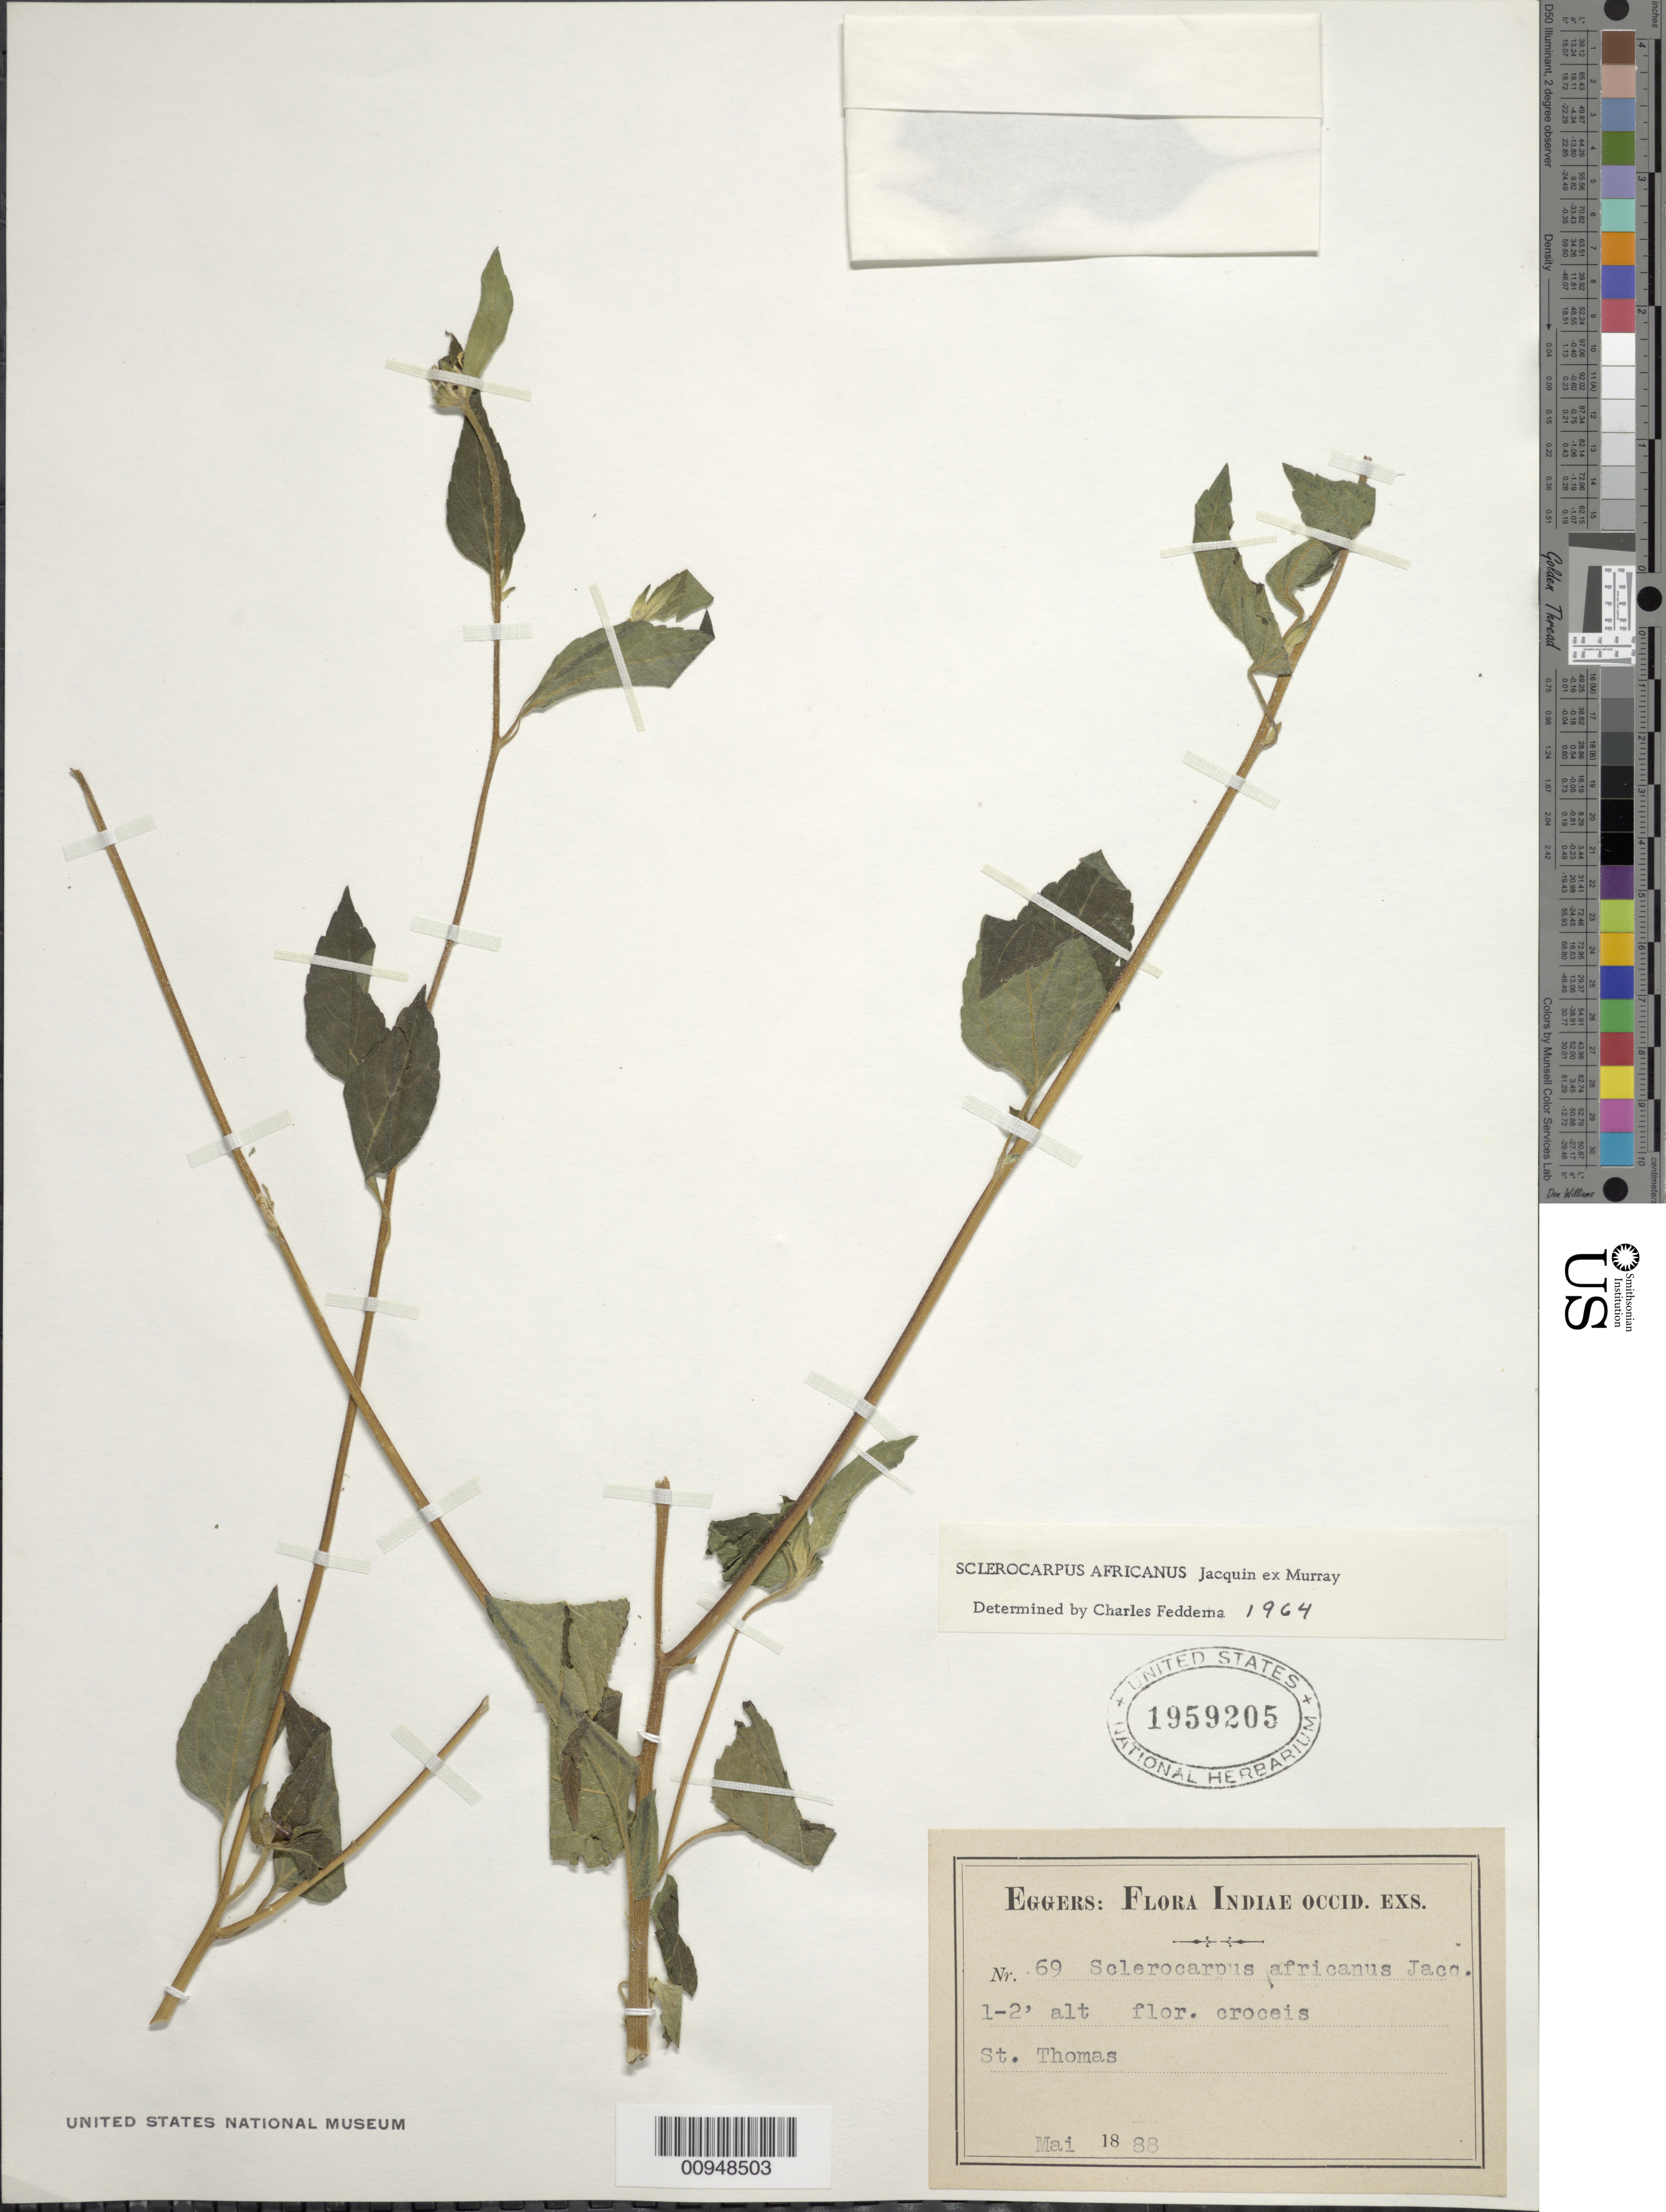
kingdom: Plantae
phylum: Tracheophyta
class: Magnoliopsida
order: Asterales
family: Asteraceae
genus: Sclerocarpus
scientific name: Sclerocarpus africanus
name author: Jacq.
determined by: Feddema, C.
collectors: H. F. A. von Eggers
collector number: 69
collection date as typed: May 1888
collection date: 1888-05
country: U.S. Virgin Islands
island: St. Thomas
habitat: Flor. Croceis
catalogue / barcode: US 1959205